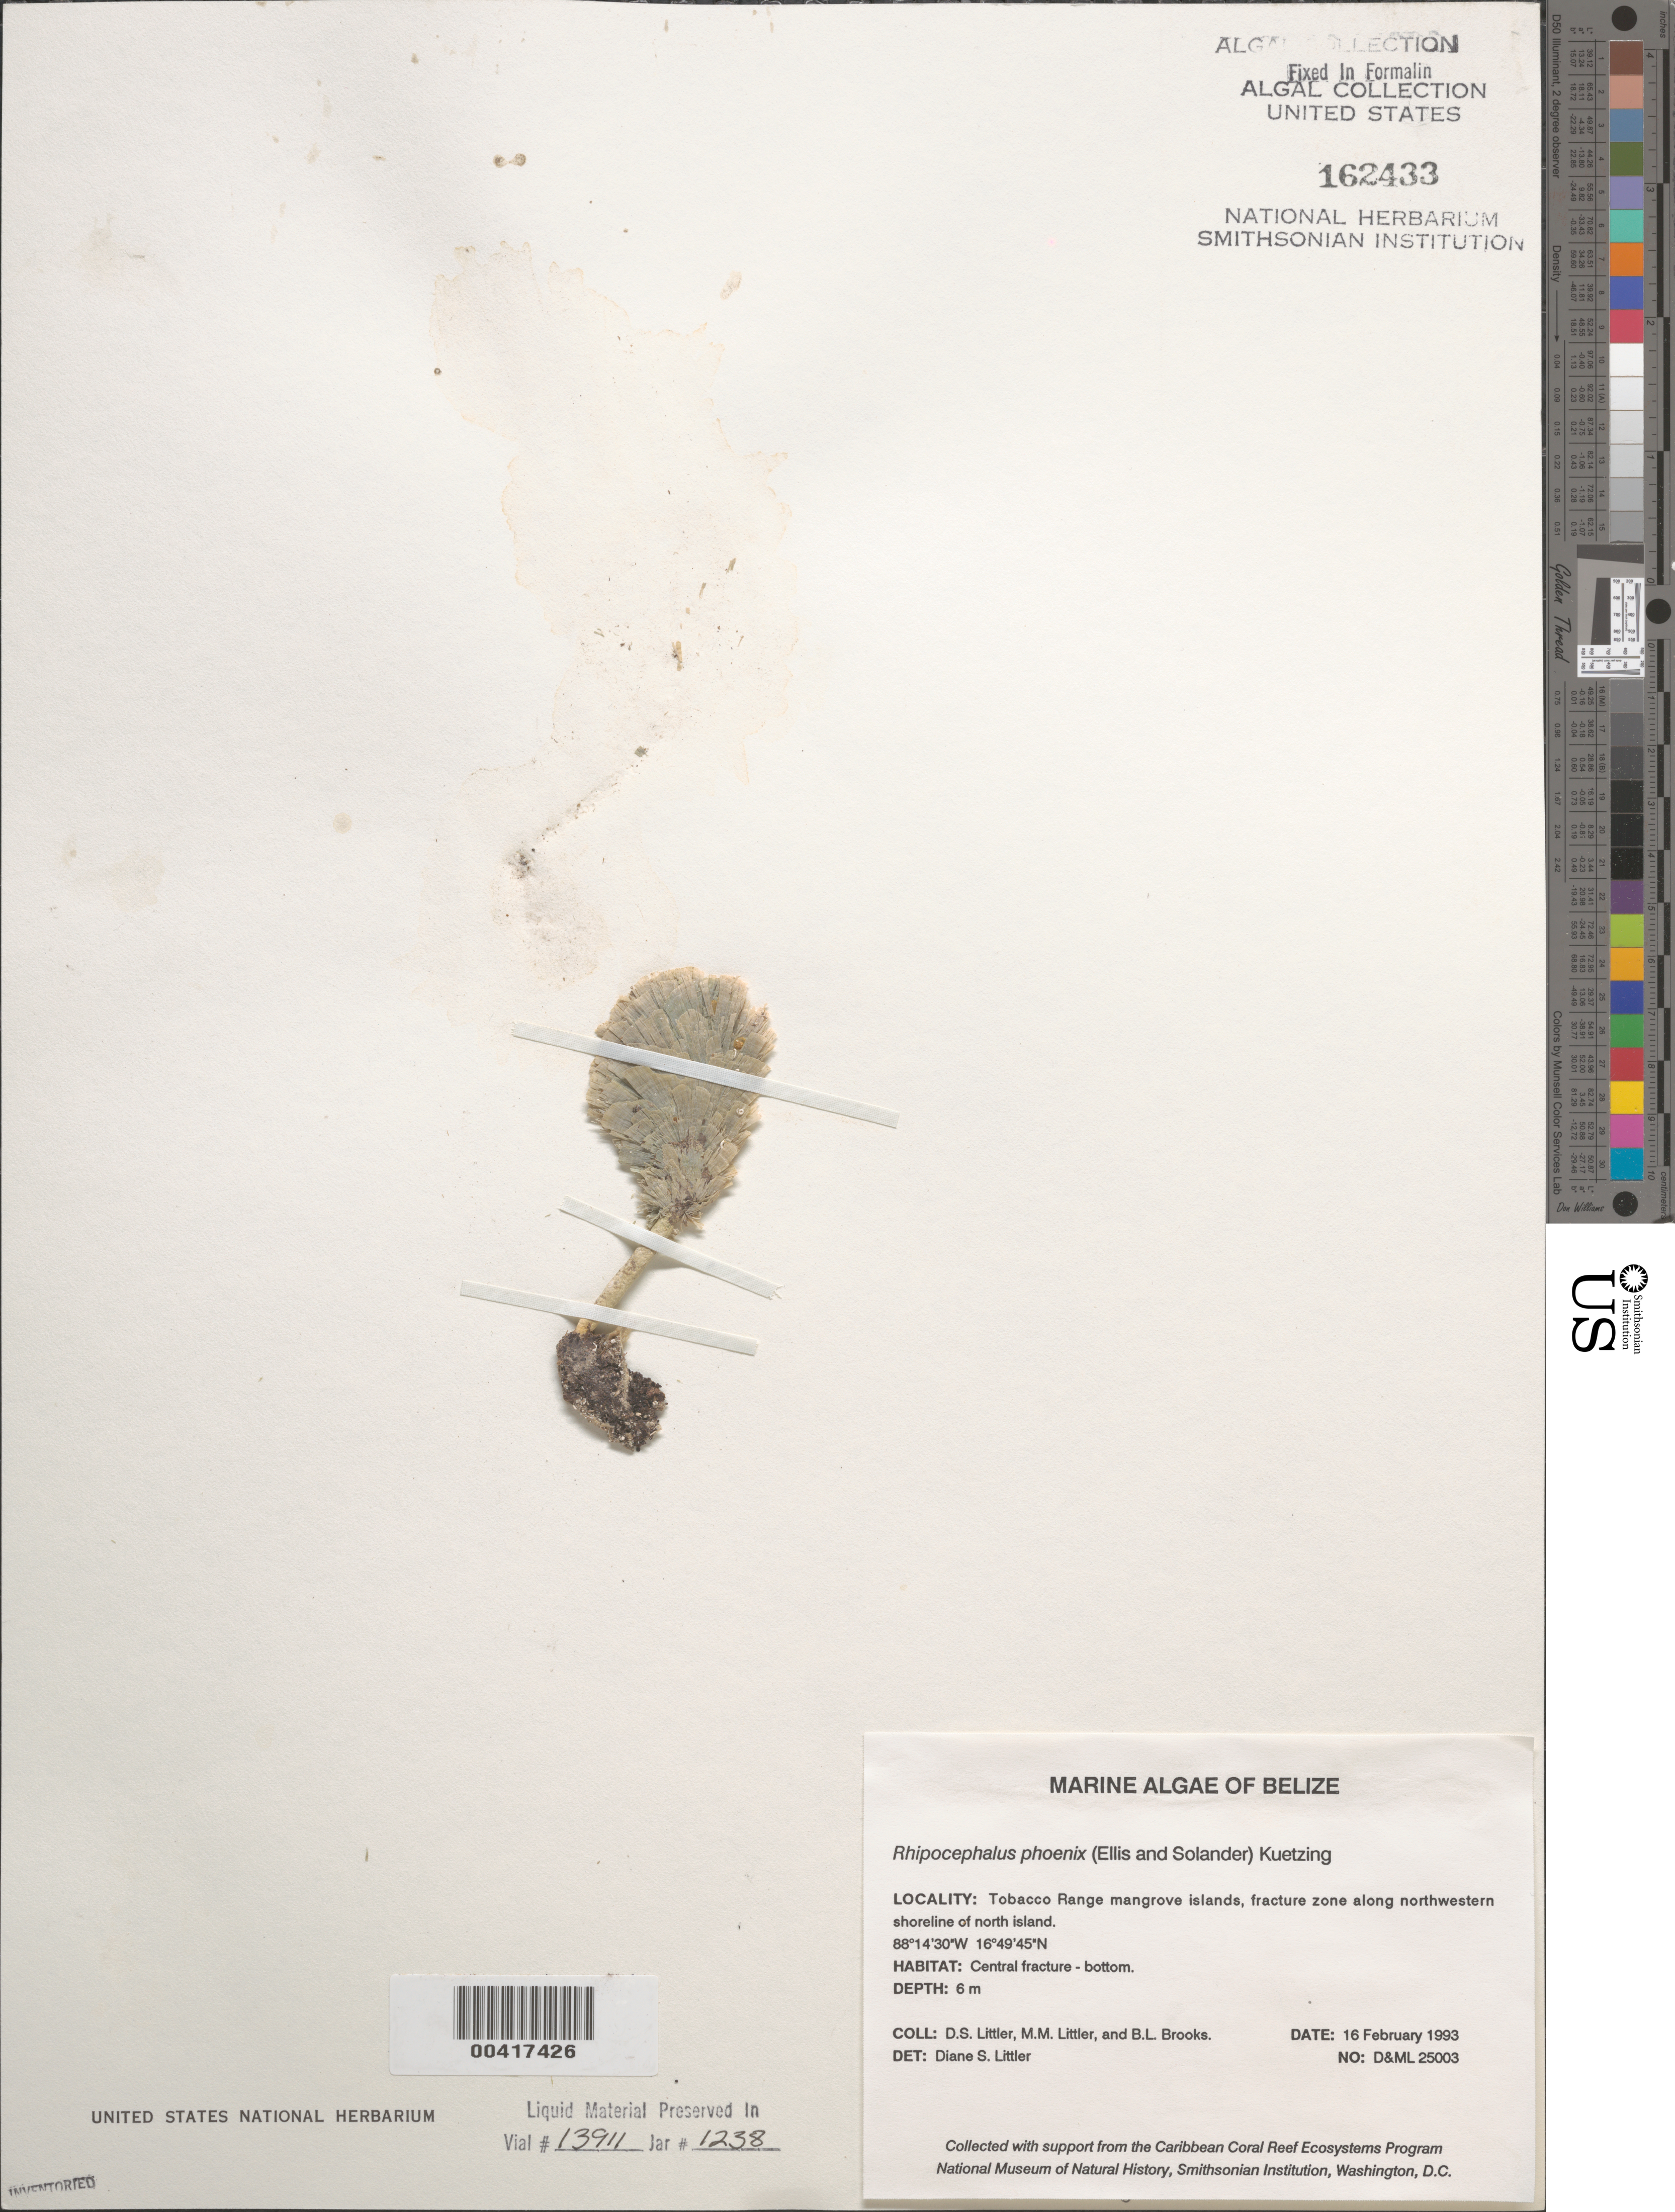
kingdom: Plantae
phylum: Chlorophyta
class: Ulvophyceae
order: Bryopsidales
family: Udoteaceae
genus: Rhipocephalus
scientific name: Rhipocephalus phoenix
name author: (J. Ellis & Sol.) Kütz.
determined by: Littler, D. S.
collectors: D. S. Littler, M. M. Littler & B. Brooks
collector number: D&ML 25003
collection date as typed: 16 Feb 1993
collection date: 1993-02-16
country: Belize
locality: Tobacco Range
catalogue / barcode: US 162433